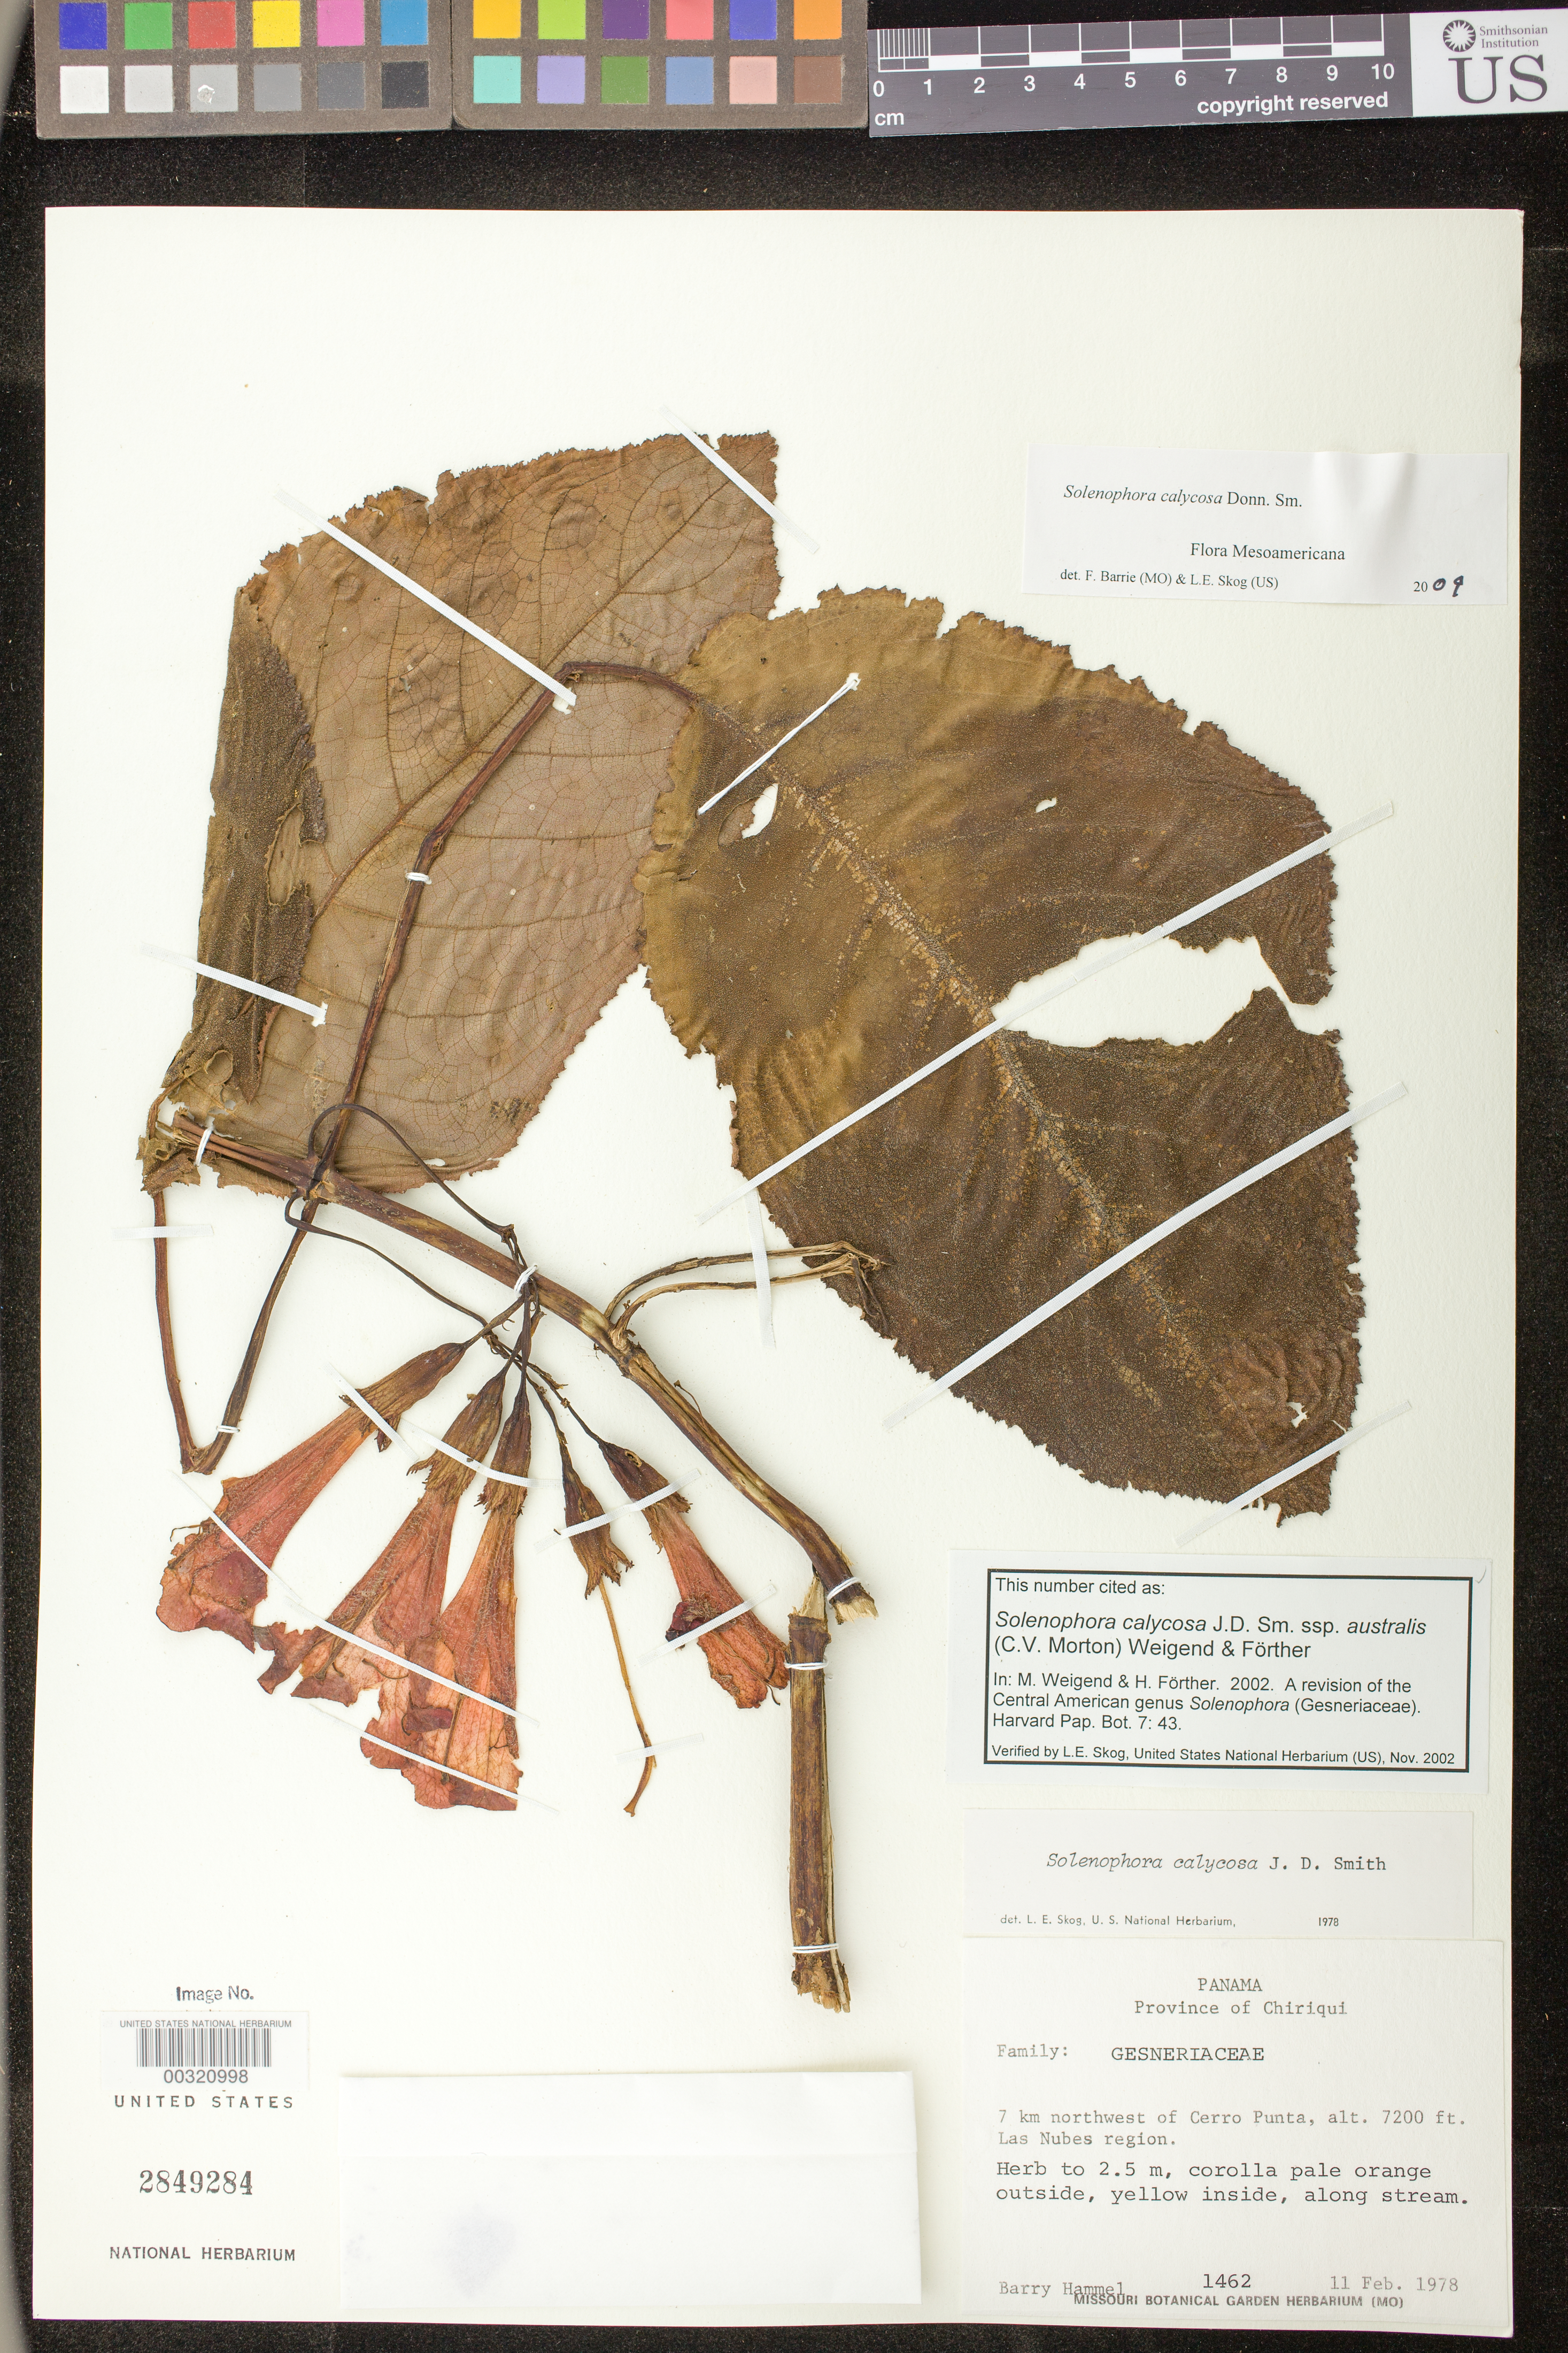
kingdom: Plantae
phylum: Tracheophyta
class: Magnoliopsida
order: Lamiales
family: Gesneriaceae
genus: Solenophora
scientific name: Solenophora calycosa subsp. australis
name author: (C.V. Morton) Weigend & Förther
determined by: Weigend; Förther, Harald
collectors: B. Hammel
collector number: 1462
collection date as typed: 11 Feb 1978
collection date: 1978-02-11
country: Panama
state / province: Chiriquí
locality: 7 km NW of Cerro Punta, Las Nubes region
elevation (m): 2195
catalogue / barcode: US 2849284